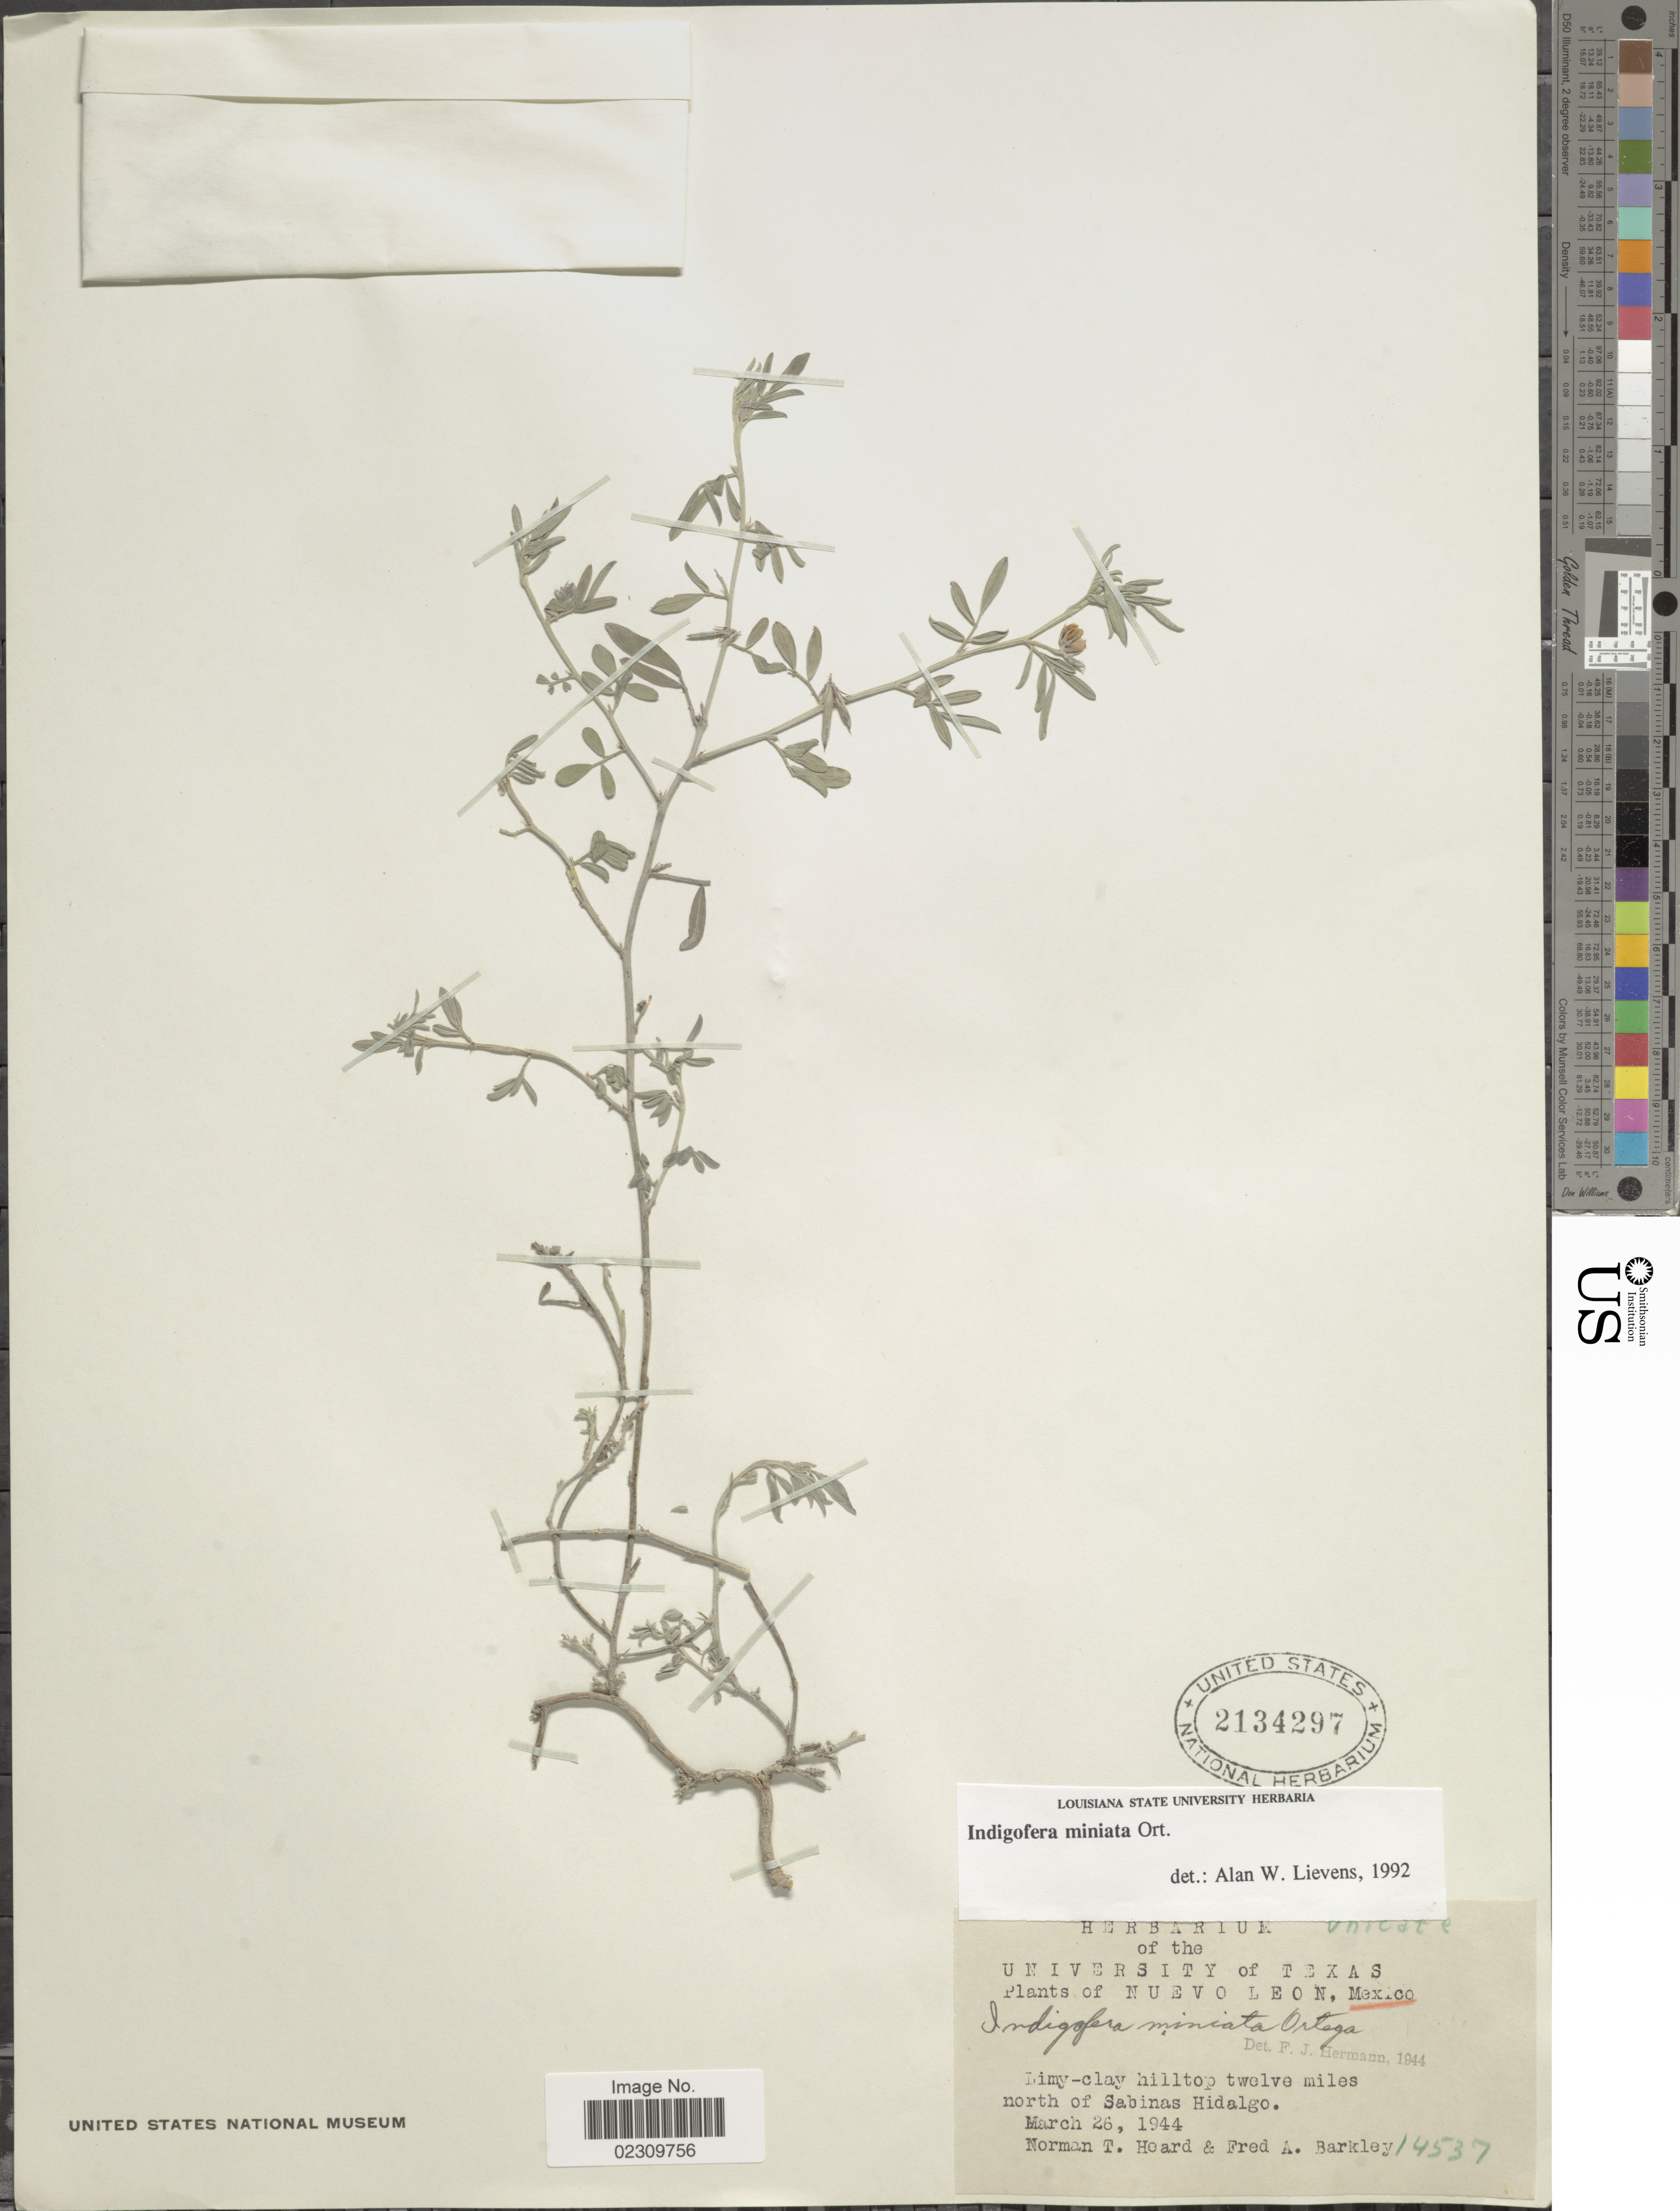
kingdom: Plantae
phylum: Tracheophyta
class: Magnoliopsida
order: Fabales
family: Fabaceae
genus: Indigofera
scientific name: Indigofera miniata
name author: Orteg.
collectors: N. Heard & F. A. Barkley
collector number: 14537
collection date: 1944-03-26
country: Mexico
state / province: Nuevo León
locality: Limy0clay hilltop twelve miles north of Sabinas Hidalgo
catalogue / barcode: US 2134297